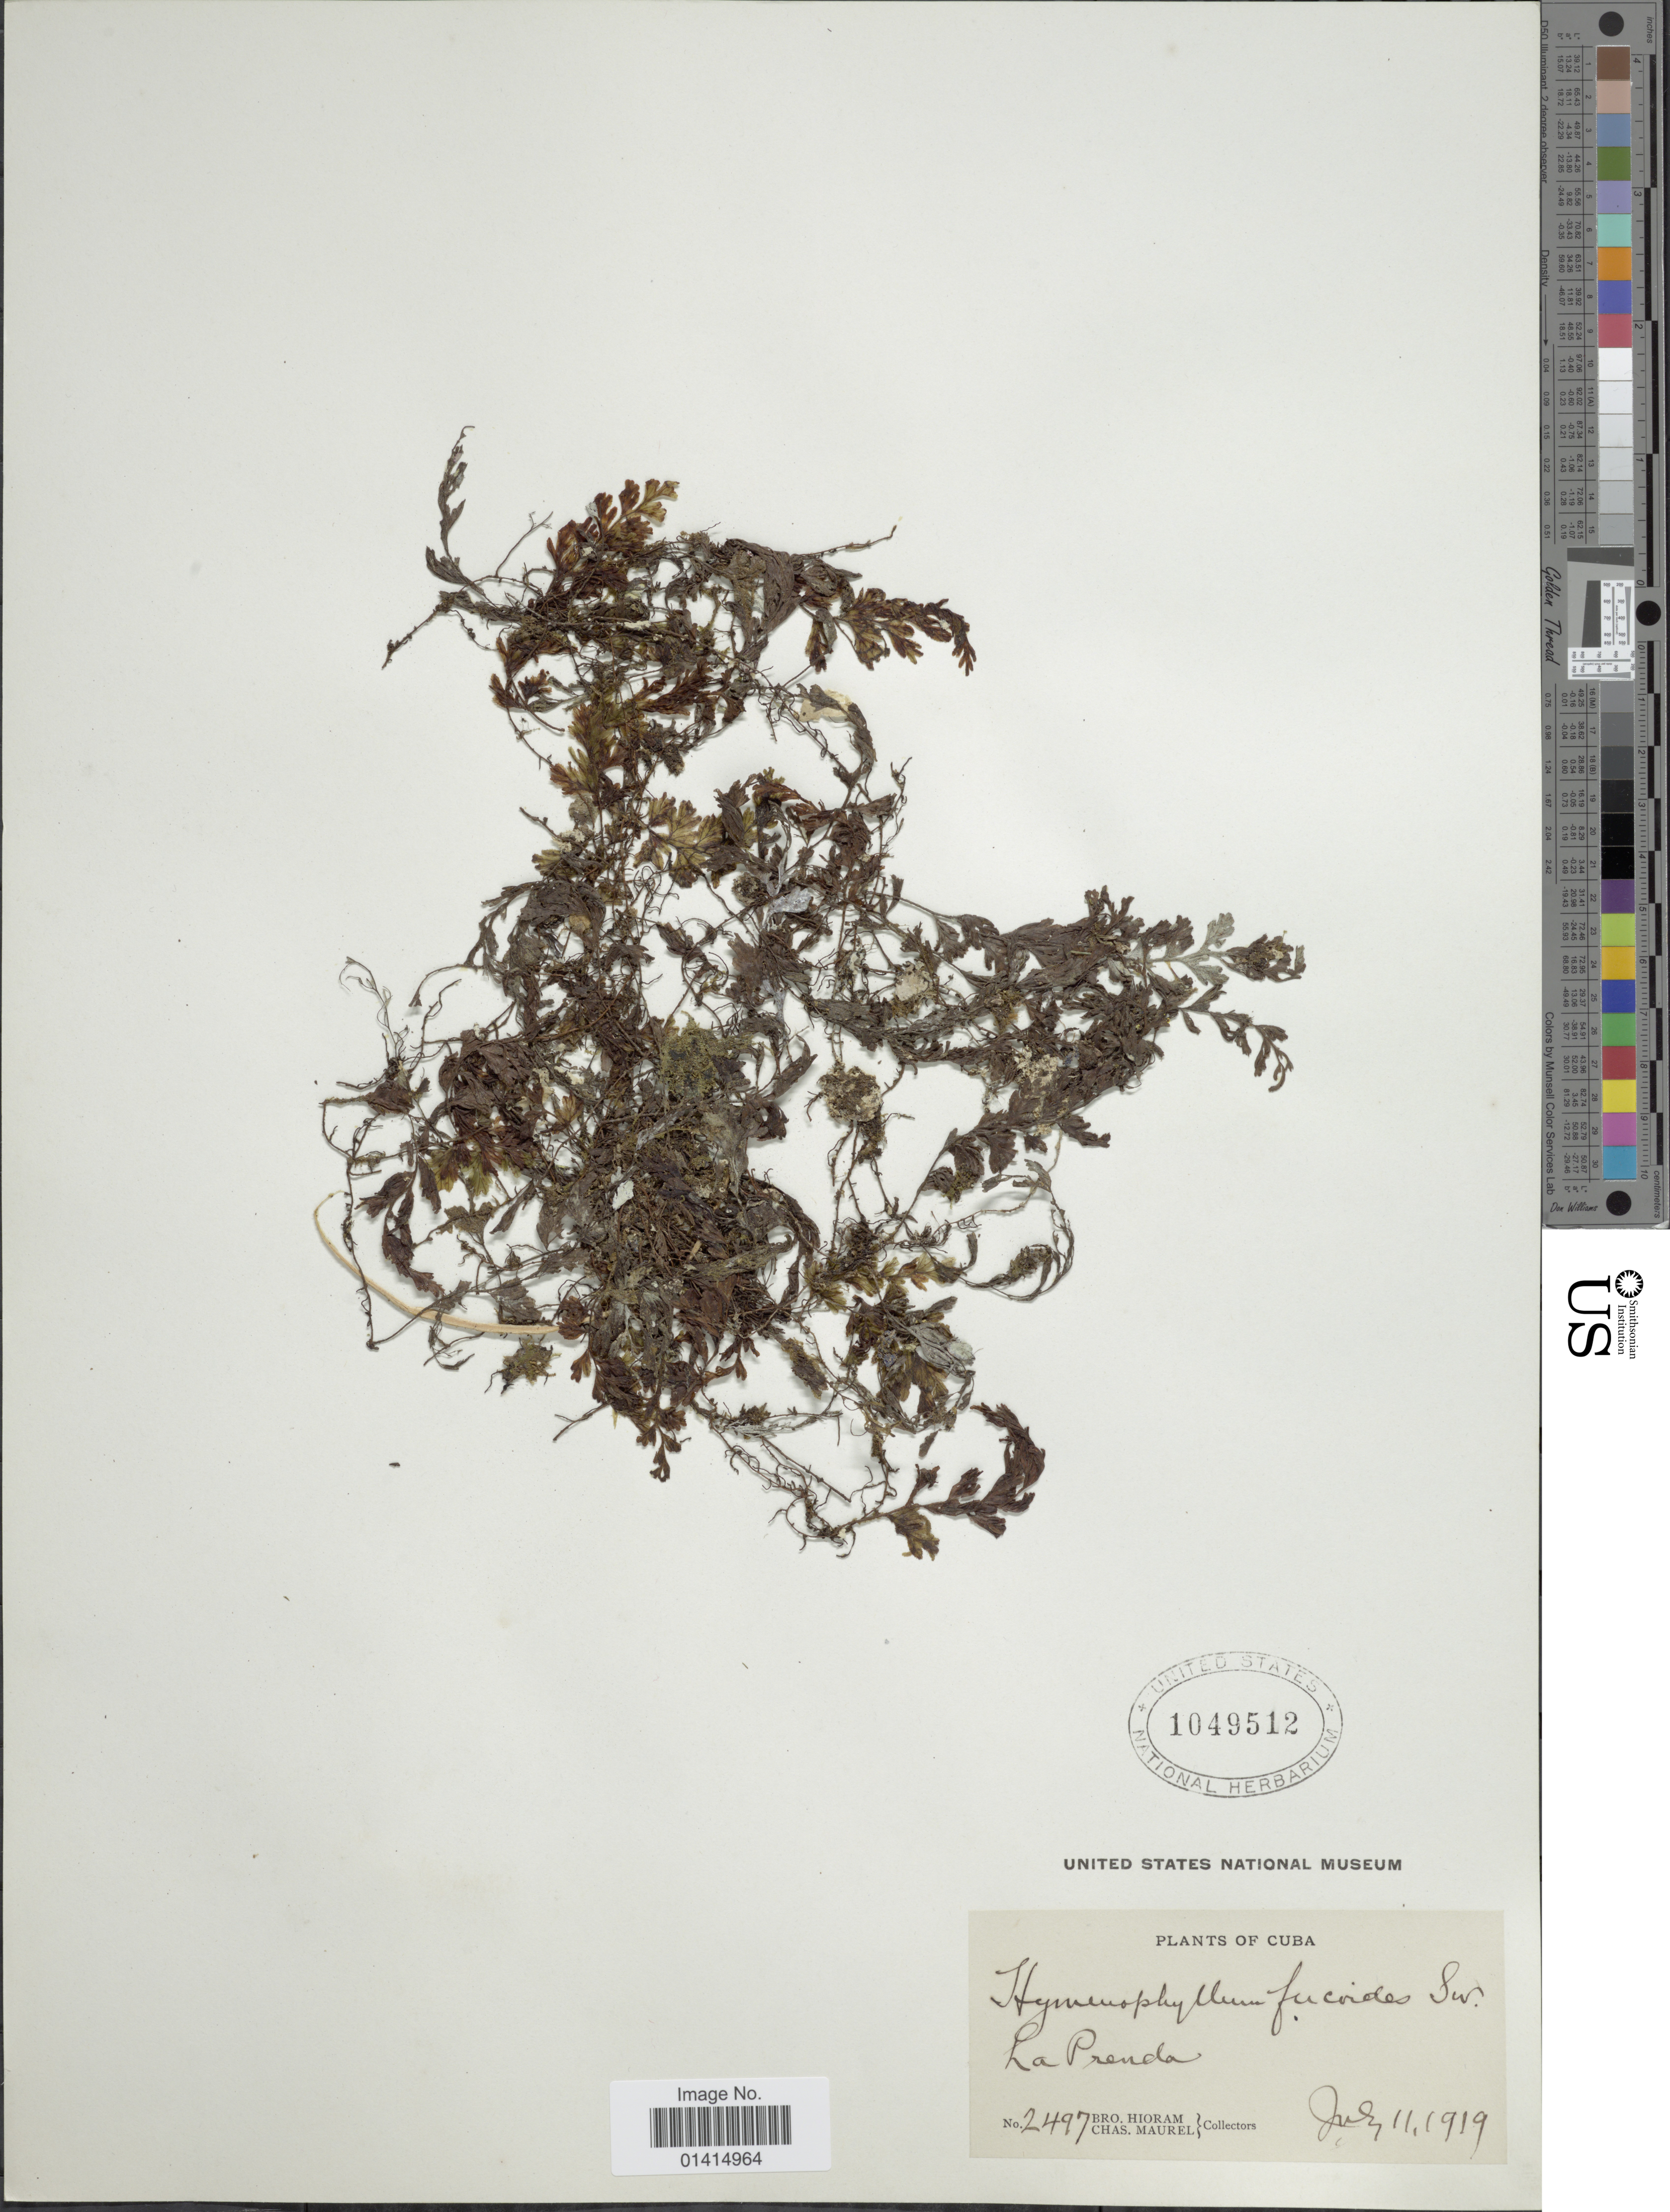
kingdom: Plantae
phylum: Tracheophyta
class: Polypodiopsida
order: Hymenophyllales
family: Hymenophyllaceae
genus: Hymenophyllum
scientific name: Hymenophyllum fucoides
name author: (Sw.) Sw.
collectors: Bro. Hioram & C. Maurel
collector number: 2497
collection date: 1919-07-11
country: Cuba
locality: La Prenda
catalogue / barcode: US 1049512